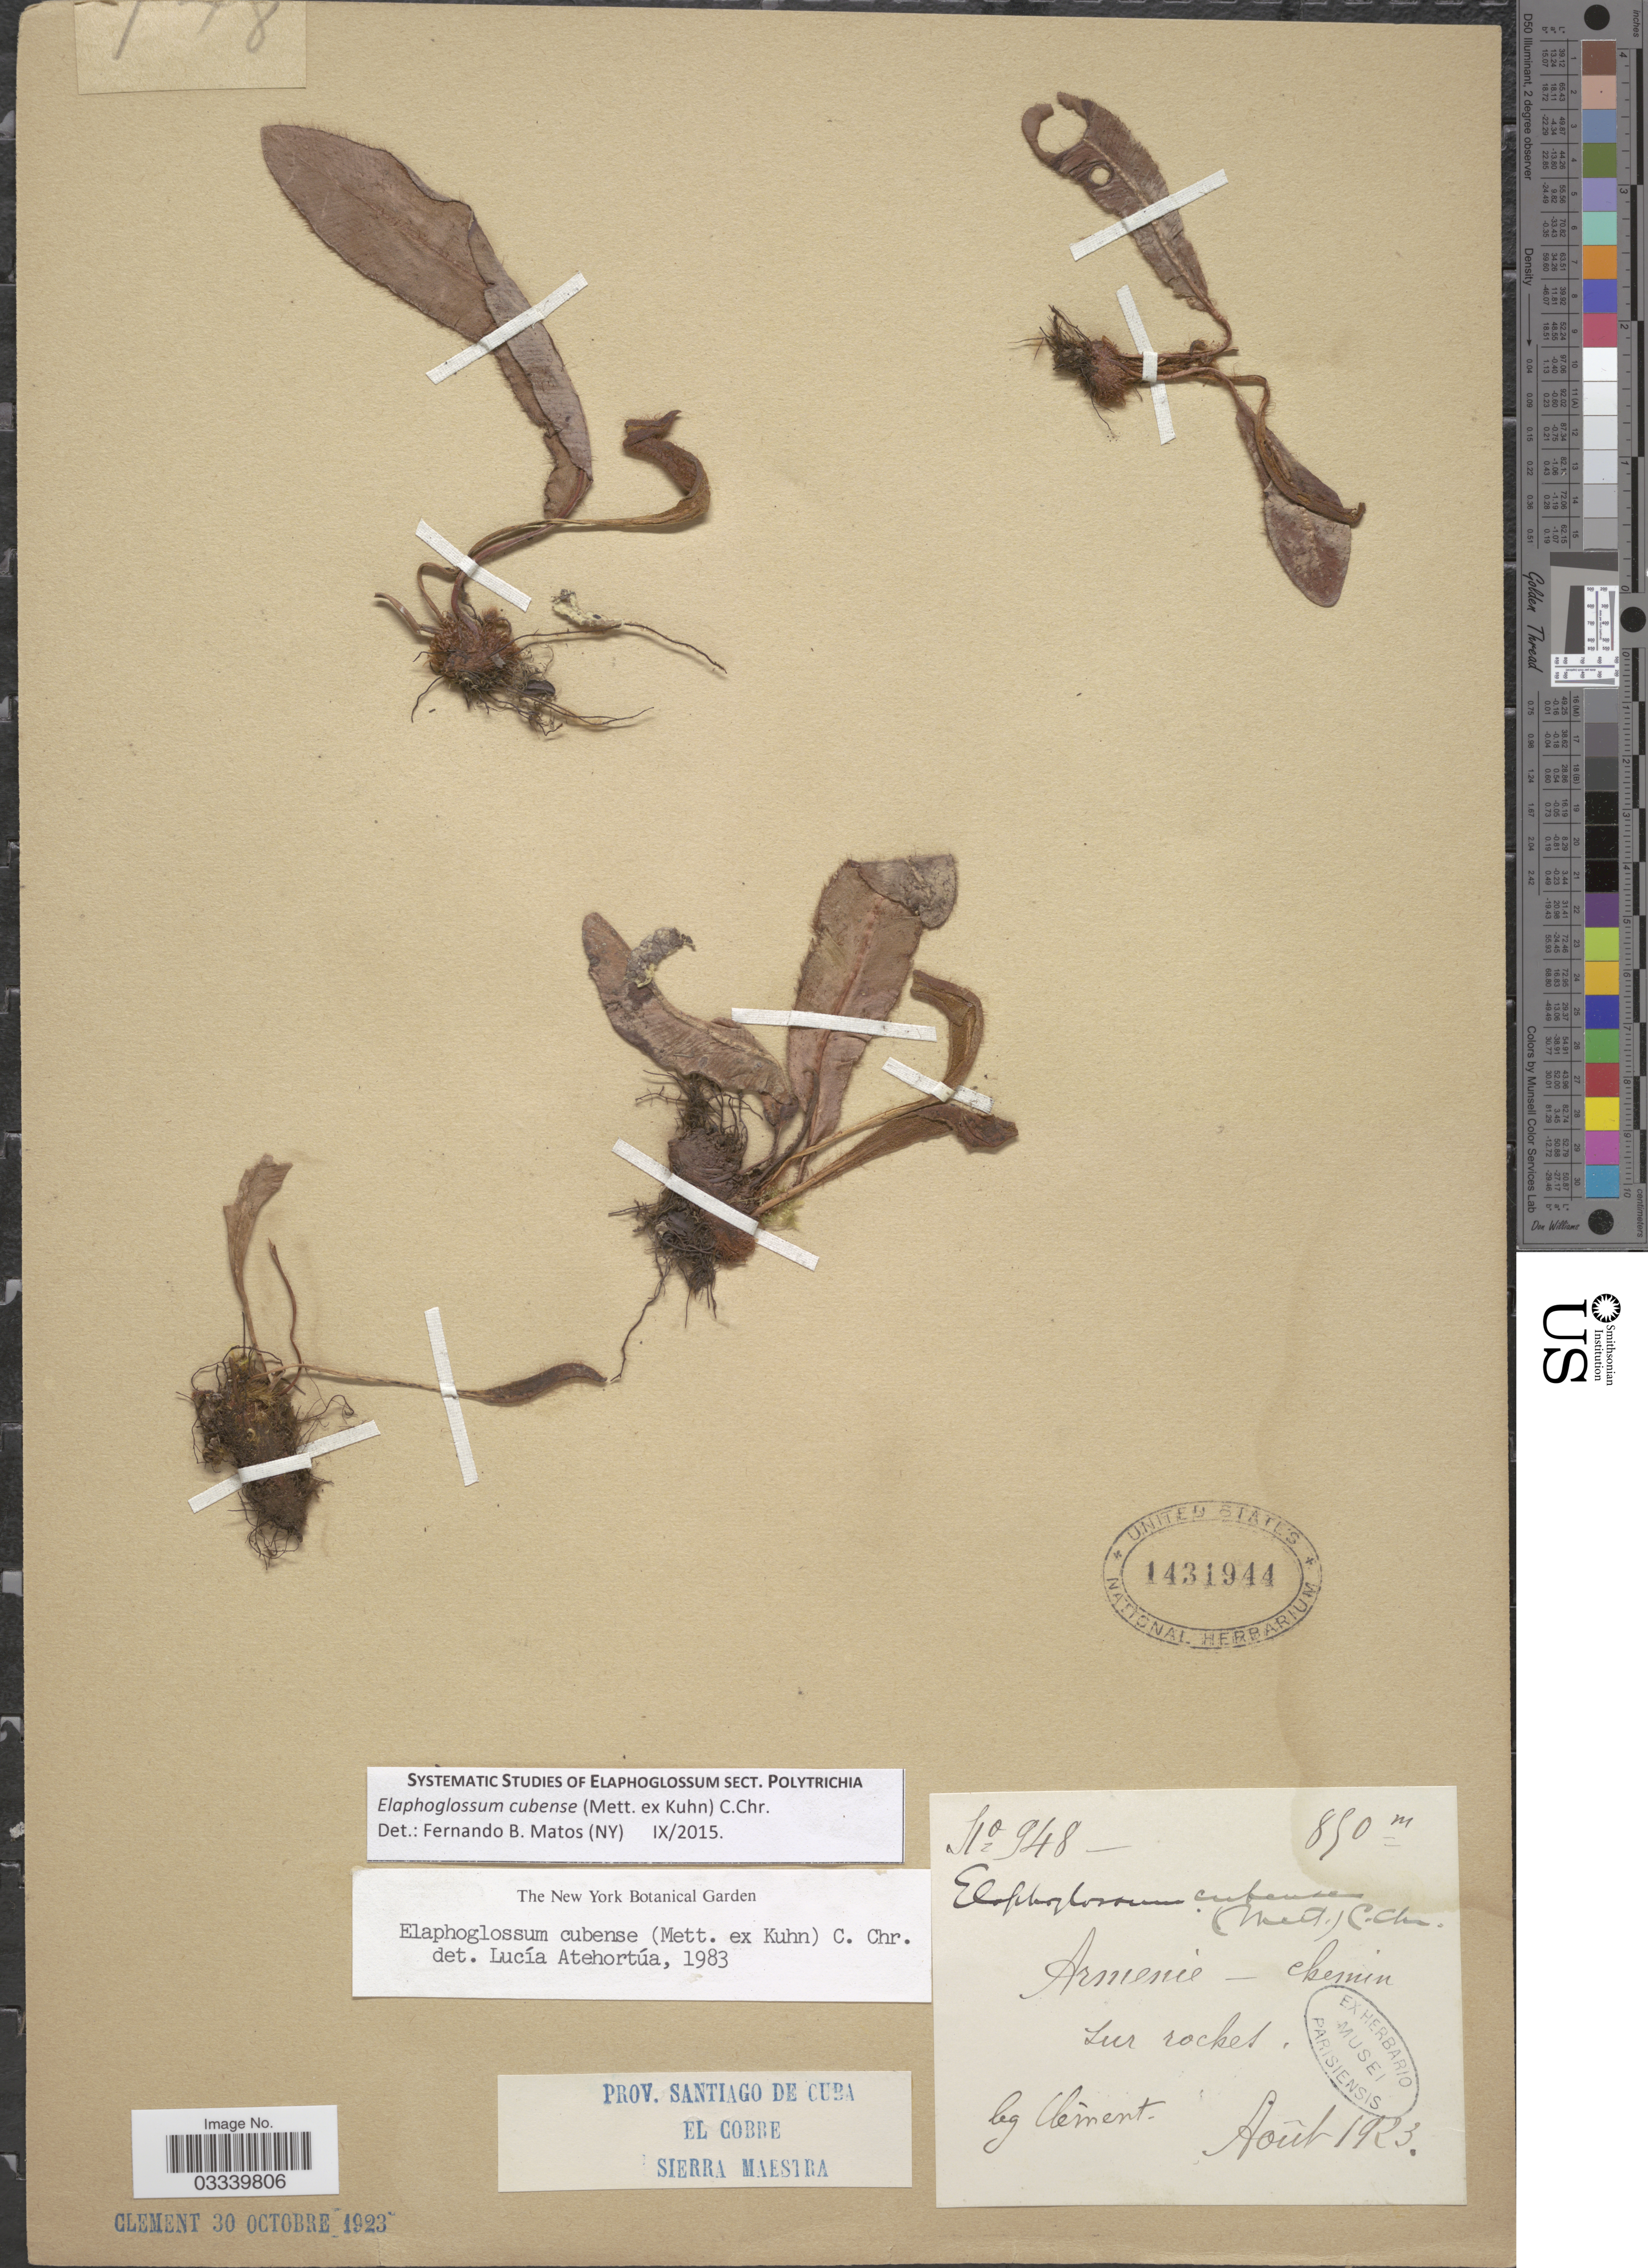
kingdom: Plantae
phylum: Tracheophyta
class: Polypodiopsida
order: Polypodiales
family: Dryopteridaceae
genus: Elaphoglossum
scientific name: Elaphoglossum cubense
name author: (Mett. ex Kuhn) C. Chr.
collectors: -. Clement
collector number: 948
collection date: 1923-08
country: Armenia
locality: Armenie - chemin sur roches.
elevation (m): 850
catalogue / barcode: US 1431944